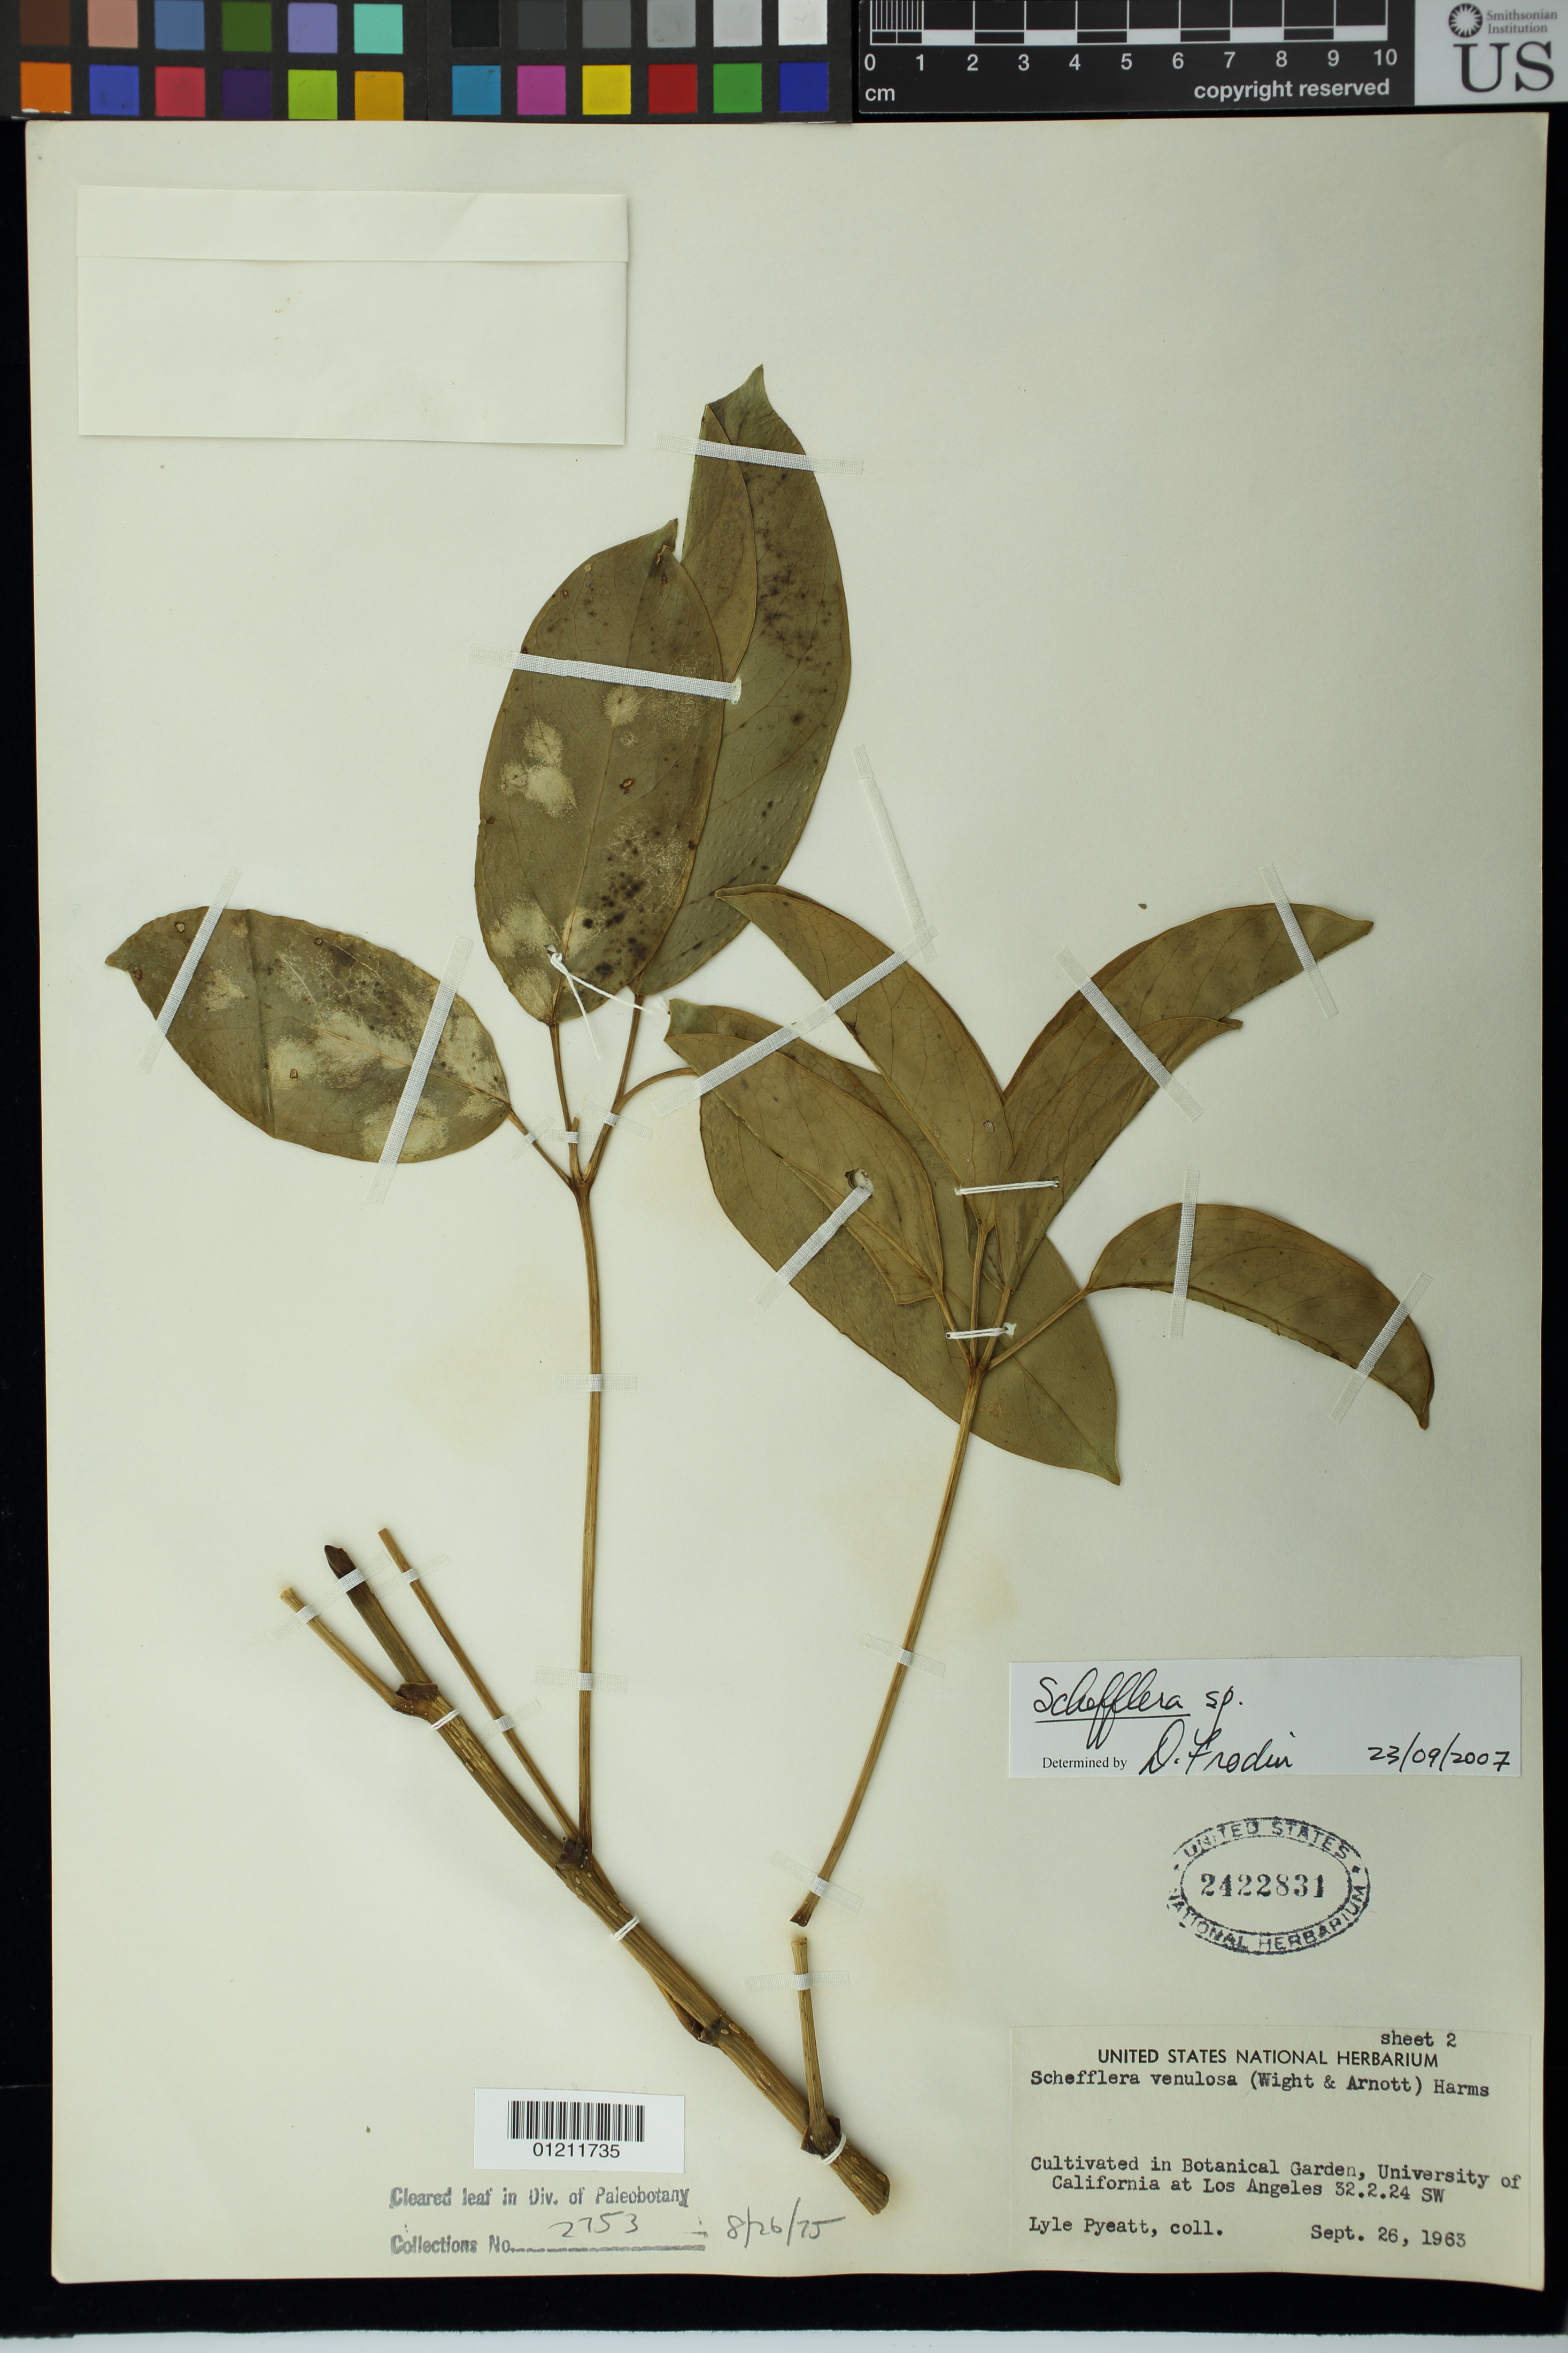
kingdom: Plantae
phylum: Tracheophyta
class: Magnoliopsida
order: Apiales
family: Araliaceae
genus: Schefflera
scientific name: Schefflera sp.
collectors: L. Pyeatt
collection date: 1963-09-26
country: United States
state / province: California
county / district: Los Angeles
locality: Cultivated in Botanical Garden, University of California at Los Angeles 30.1.29SW.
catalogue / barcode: US 2422831